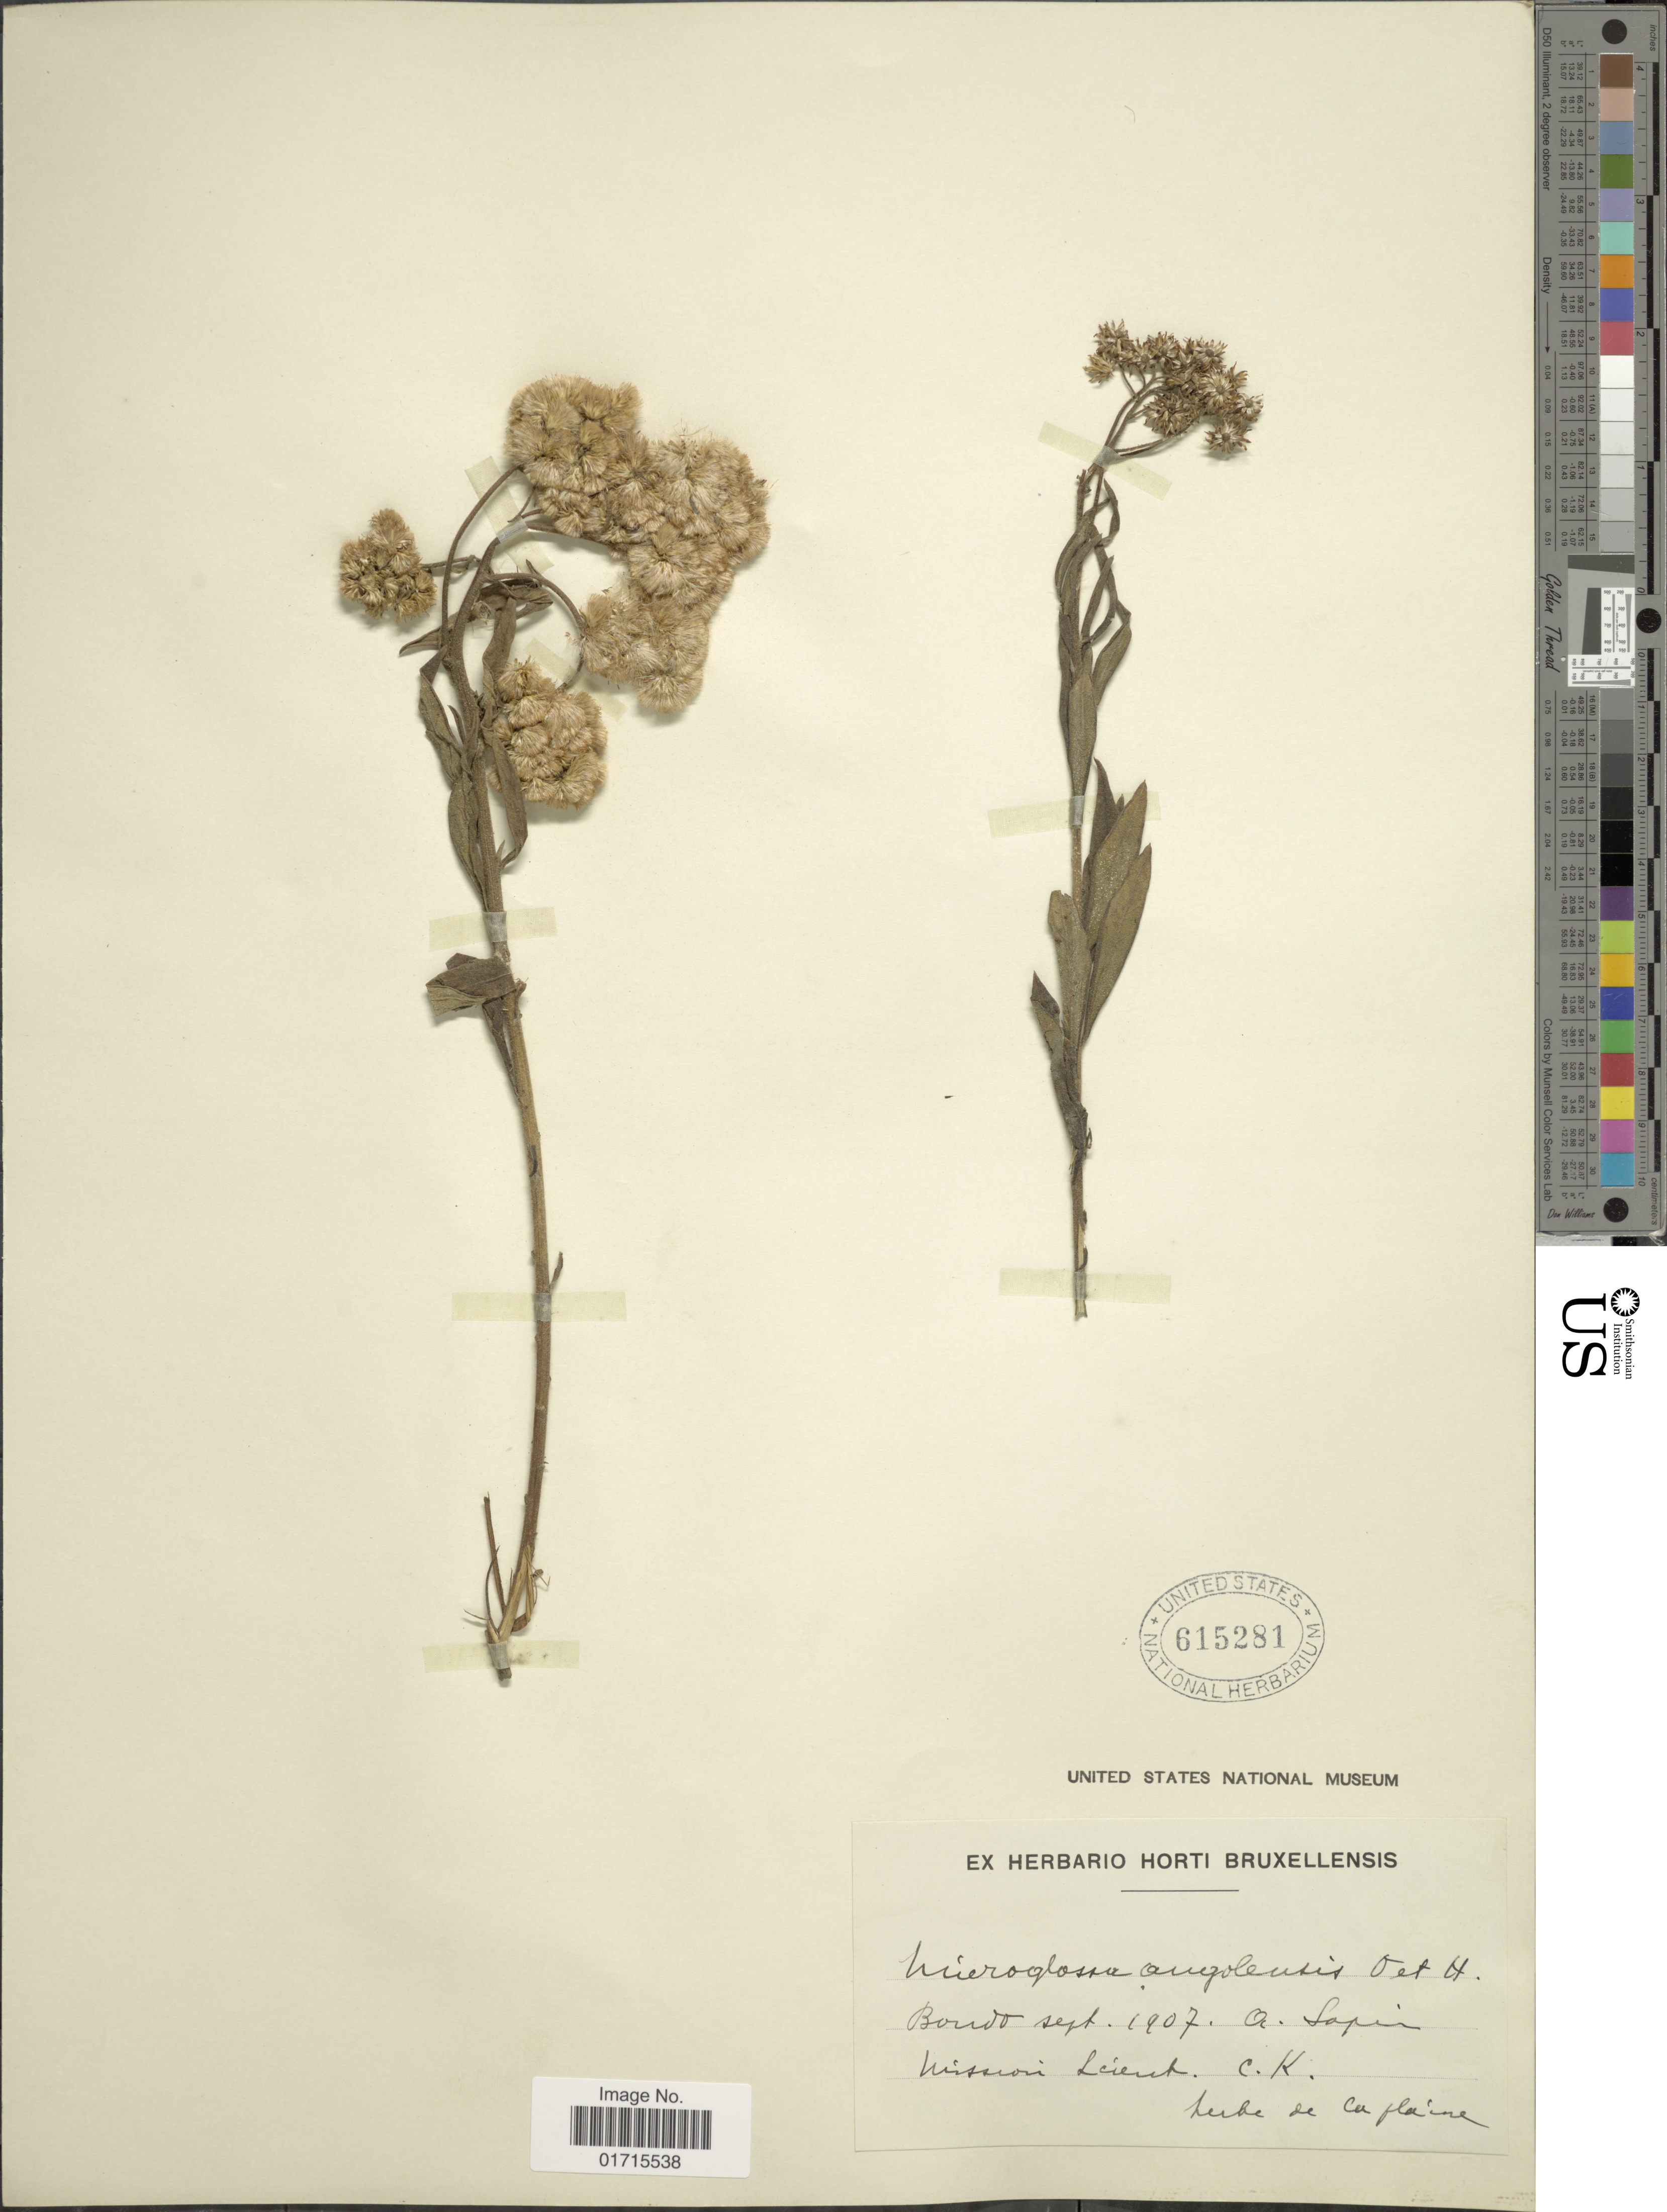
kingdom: Plantae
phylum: Tracheophyta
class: Magnoliopsida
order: Asterales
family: Asteraceae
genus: Microglossa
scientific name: Microglossa angolensis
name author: Oliv. & Hiern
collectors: A. Sapin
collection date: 1907-09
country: Congo, Democratic Republic of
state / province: Bas-Uele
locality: Bondo.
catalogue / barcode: US 615281